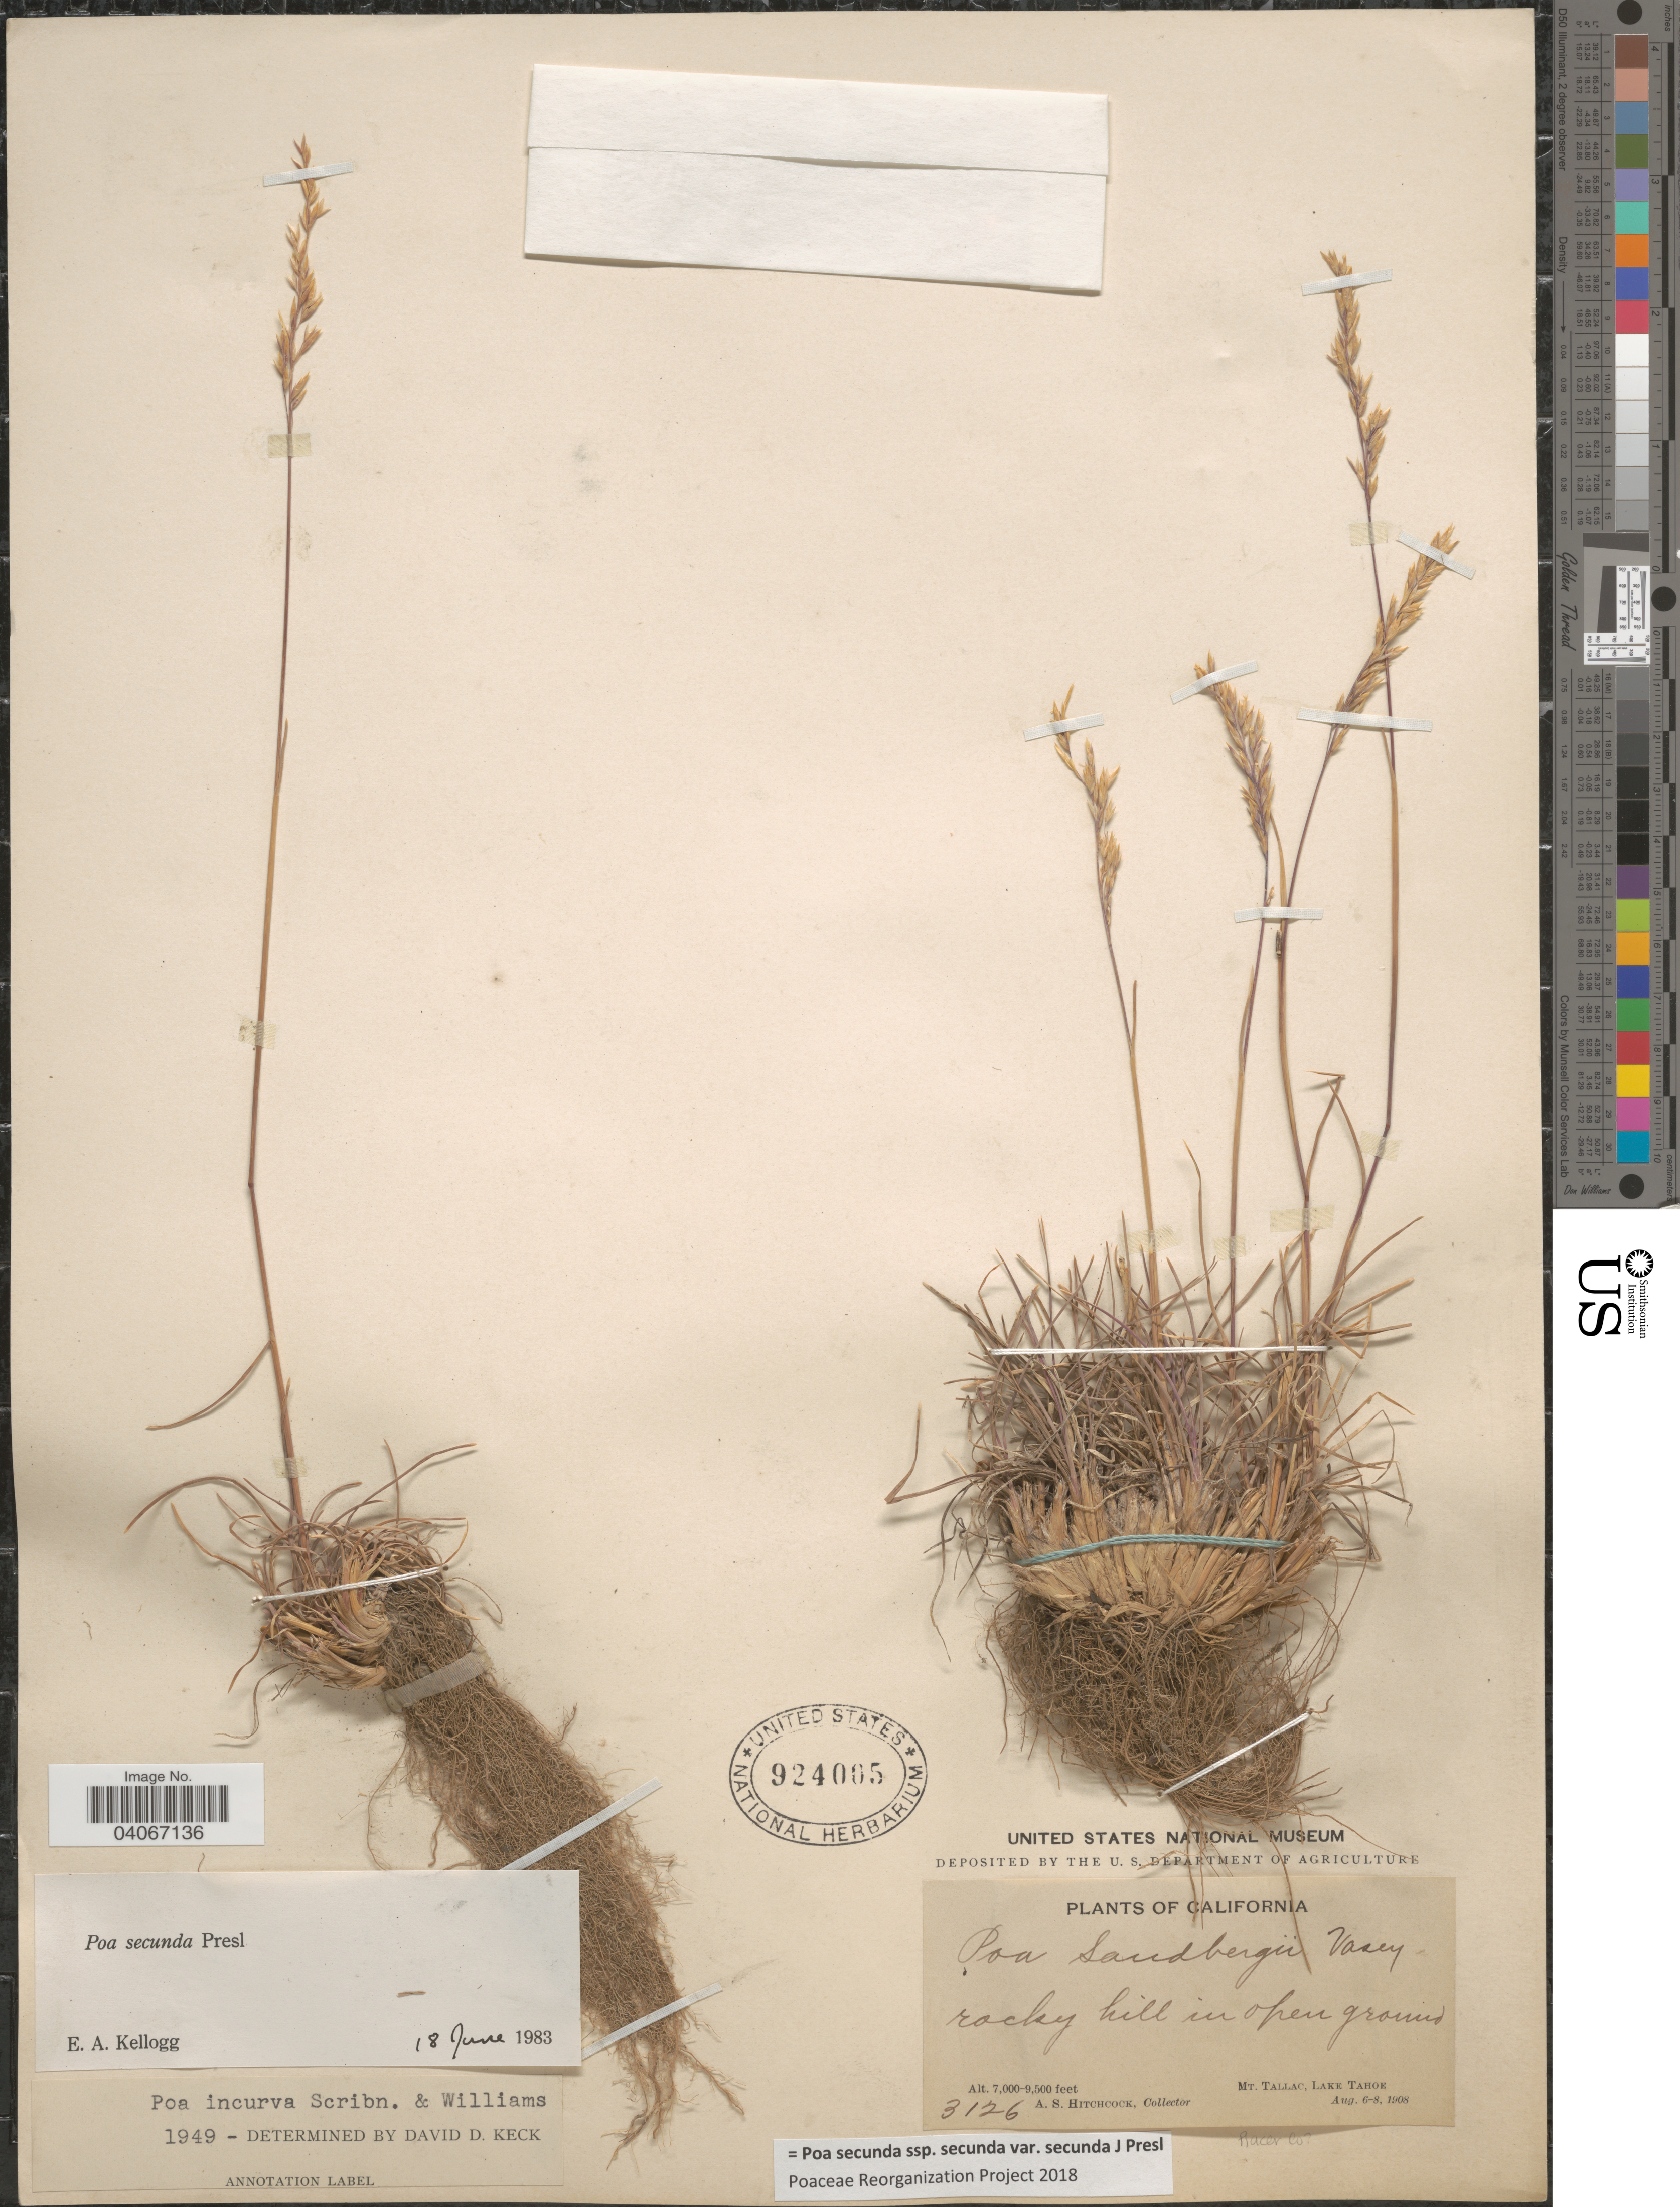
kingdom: Plantae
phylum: Tracheophyta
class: Liliopsida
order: Poales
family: Poaceae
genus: Poa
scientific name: Poa secunda subsp. secunda var. secunda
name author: J. Presl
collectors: A. S. Hitchcock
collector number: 3126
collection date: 1908-08-06/1908-08-08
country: United States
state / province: California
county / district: Placer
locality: Mt. Tallac, Lake Tahoe. Placer Co.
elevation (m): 2134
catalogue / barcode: US 924005